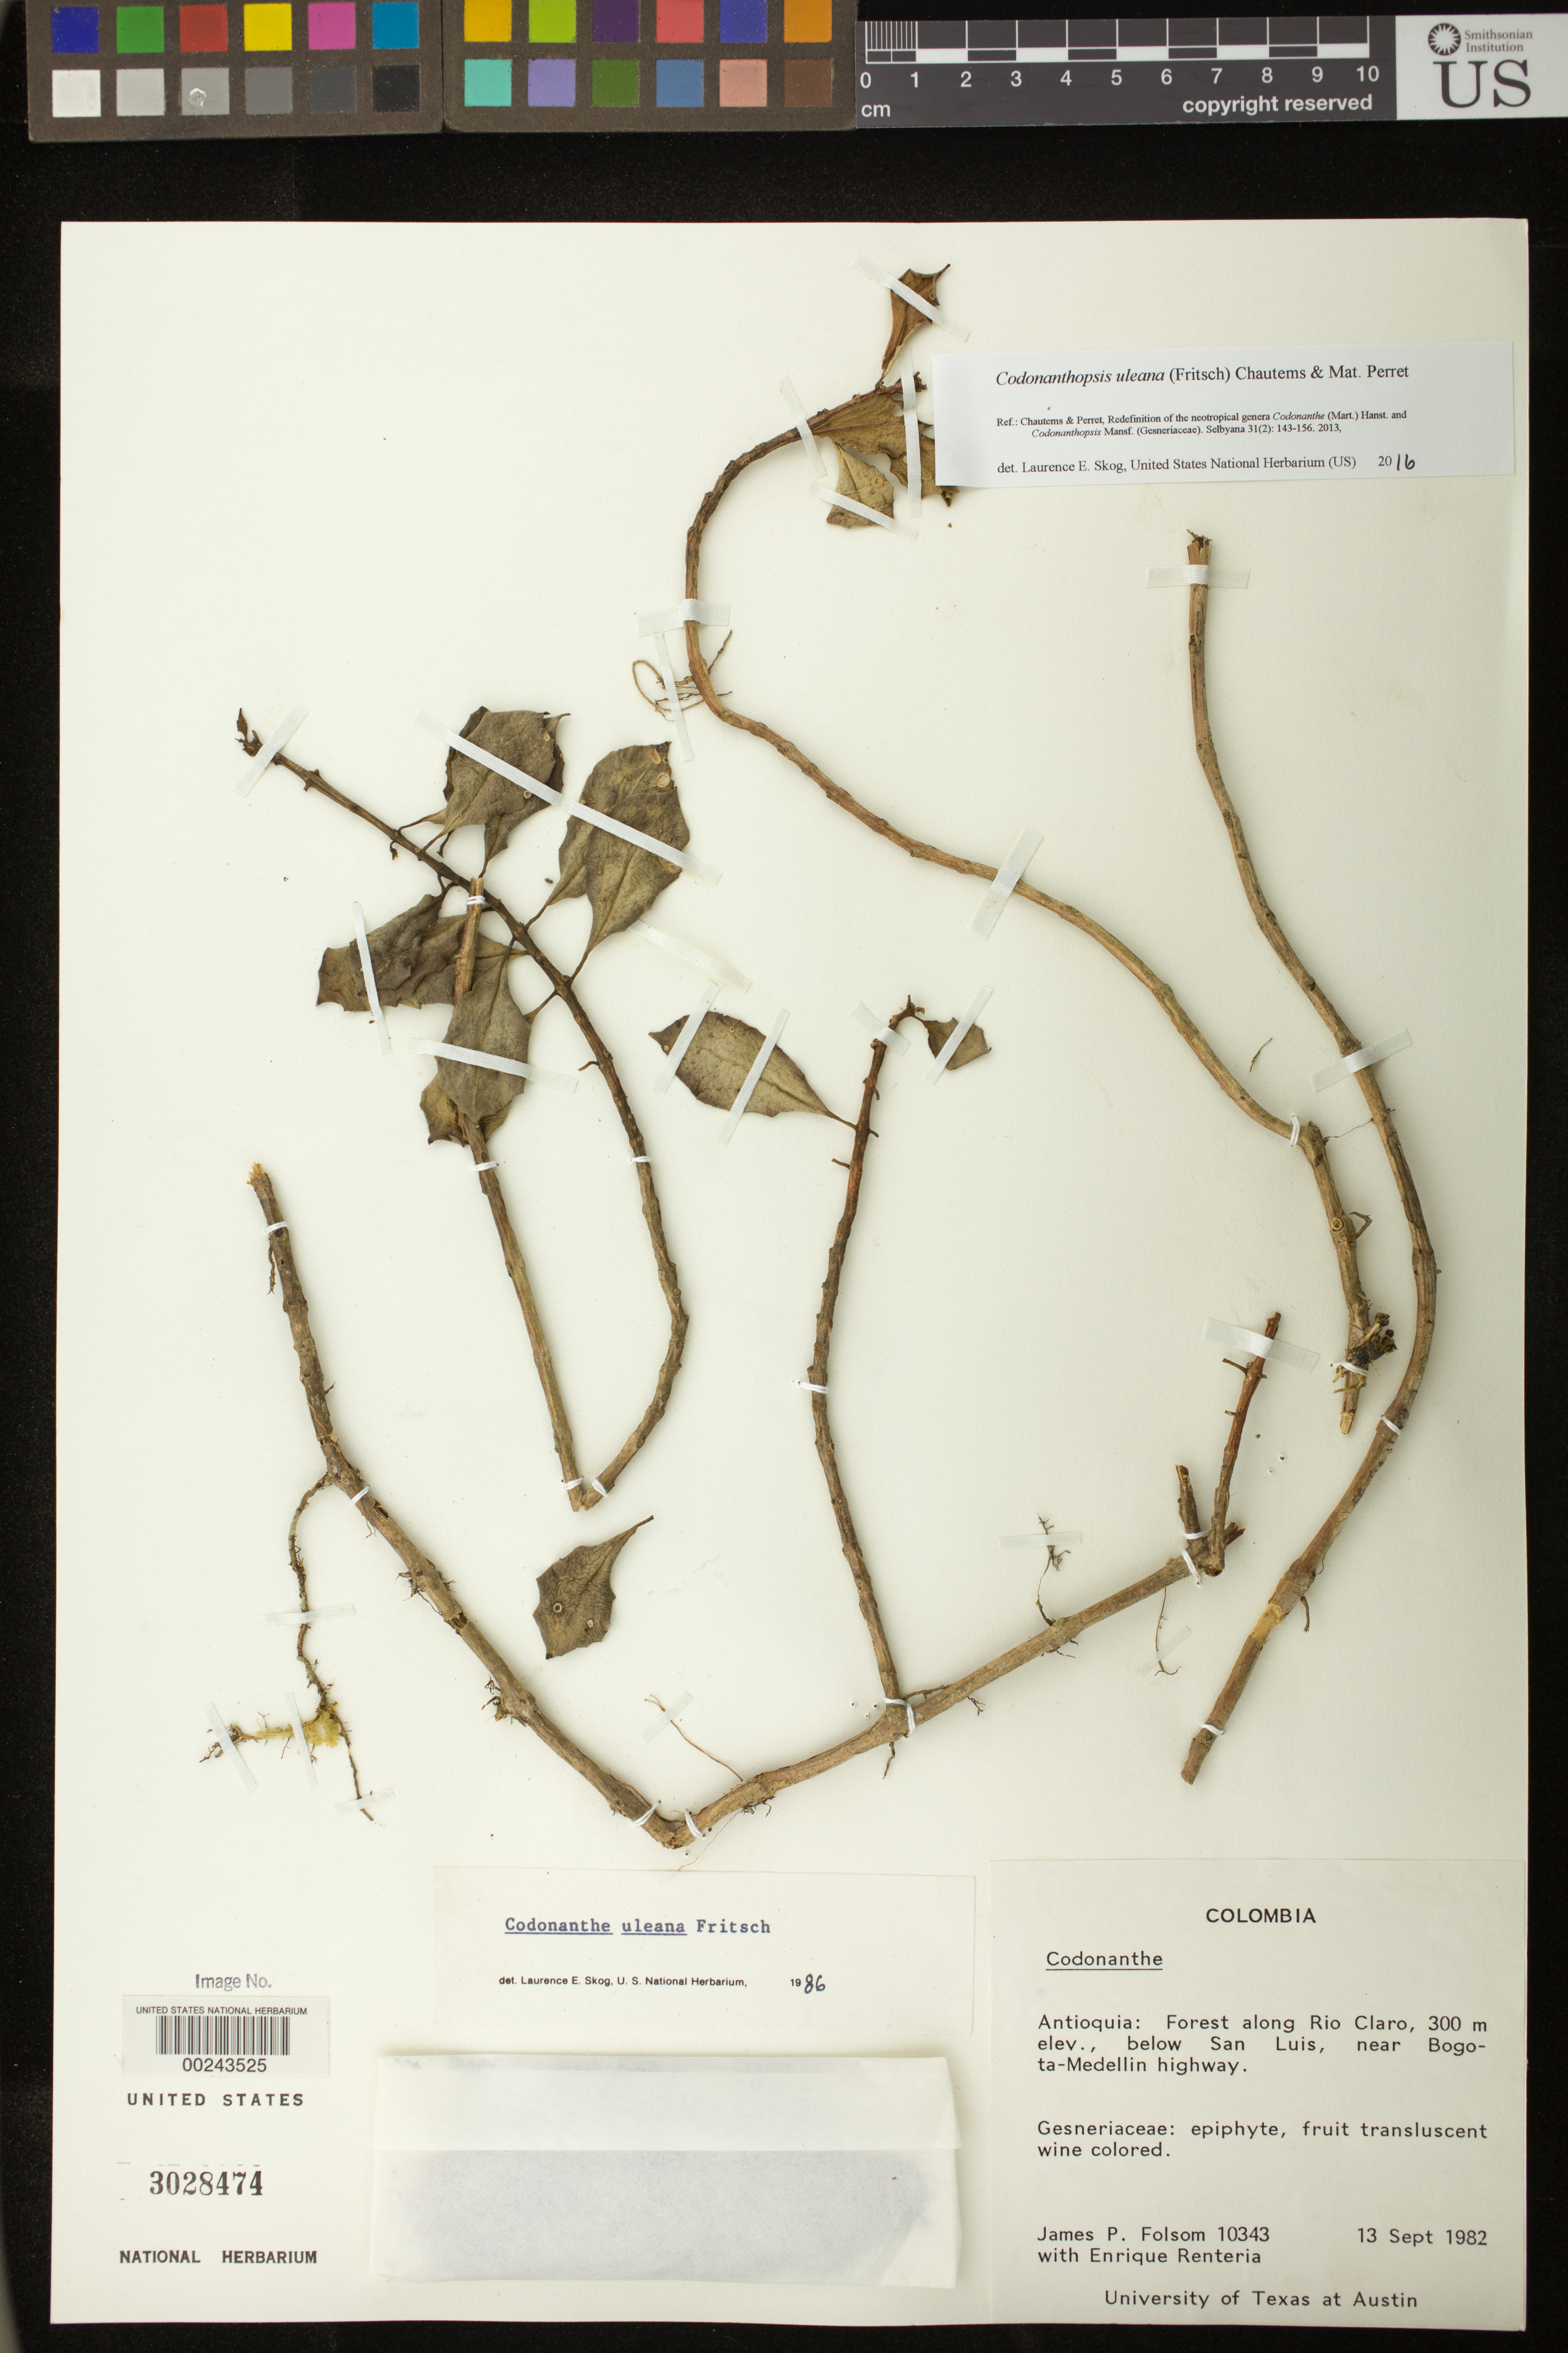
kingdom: Plantae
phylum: Tracheophyta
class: Magnoliopsida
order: Lamiales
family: Gesneriaceae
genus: Codonanthopsis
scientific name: Codonanthopsis uleana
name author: (Fritsch) Chautems & Mat.Perret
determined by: Skog, Laurence E.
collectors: J. P. Folsom & E. Renteria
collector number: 10343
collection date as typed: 13 Sep 1982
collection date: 1982-09-13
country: Colombia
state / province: Antioquia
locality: Along Rio Claro, below San Luis, near Bogota-Medellin highway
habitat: Forest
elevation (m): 300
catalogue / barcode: US 3028474